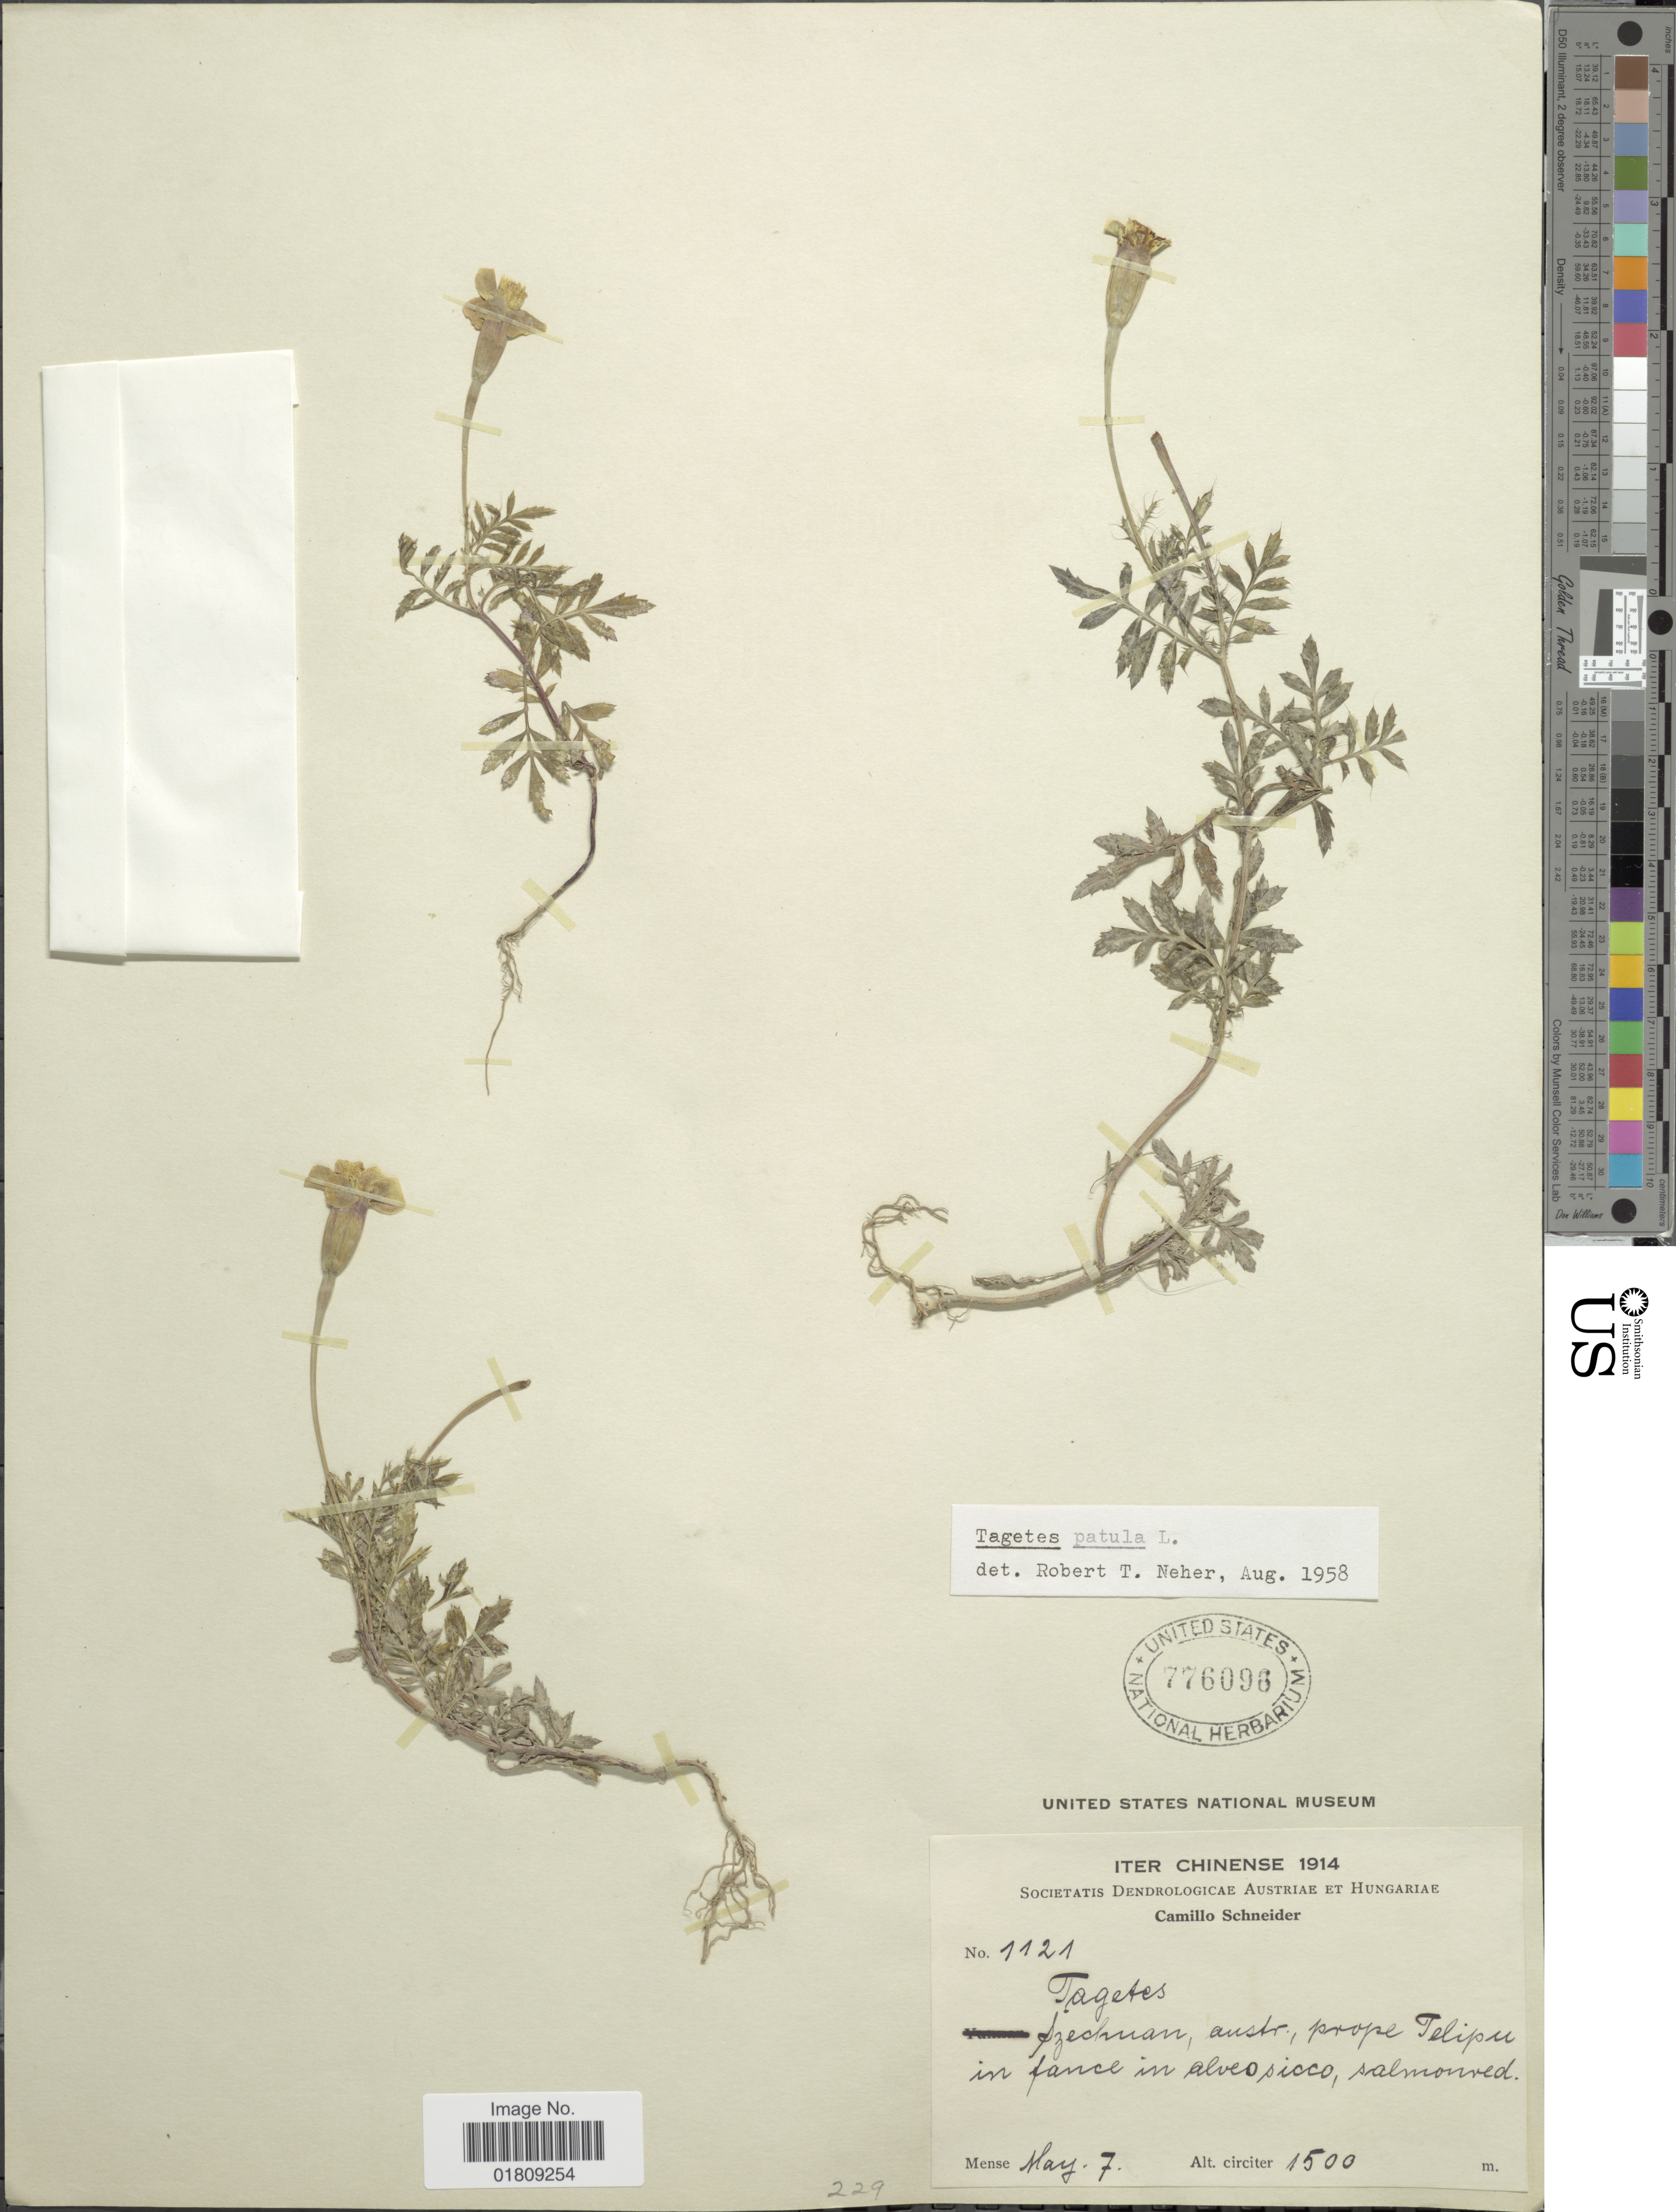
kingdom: Plantae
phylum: Tracheophyta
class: Magnoliopsida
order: Asterales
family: Asteraceae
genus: Tagetes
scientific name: Tagetes patula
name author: L.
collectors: C. K. Schneider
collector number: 1121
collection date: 1914-05-07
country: China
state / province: Sichuan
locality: Szechuan, austr., prope Telipu [interpreted] in fance in alveo sicco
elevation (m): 1500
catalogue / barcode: US 776096